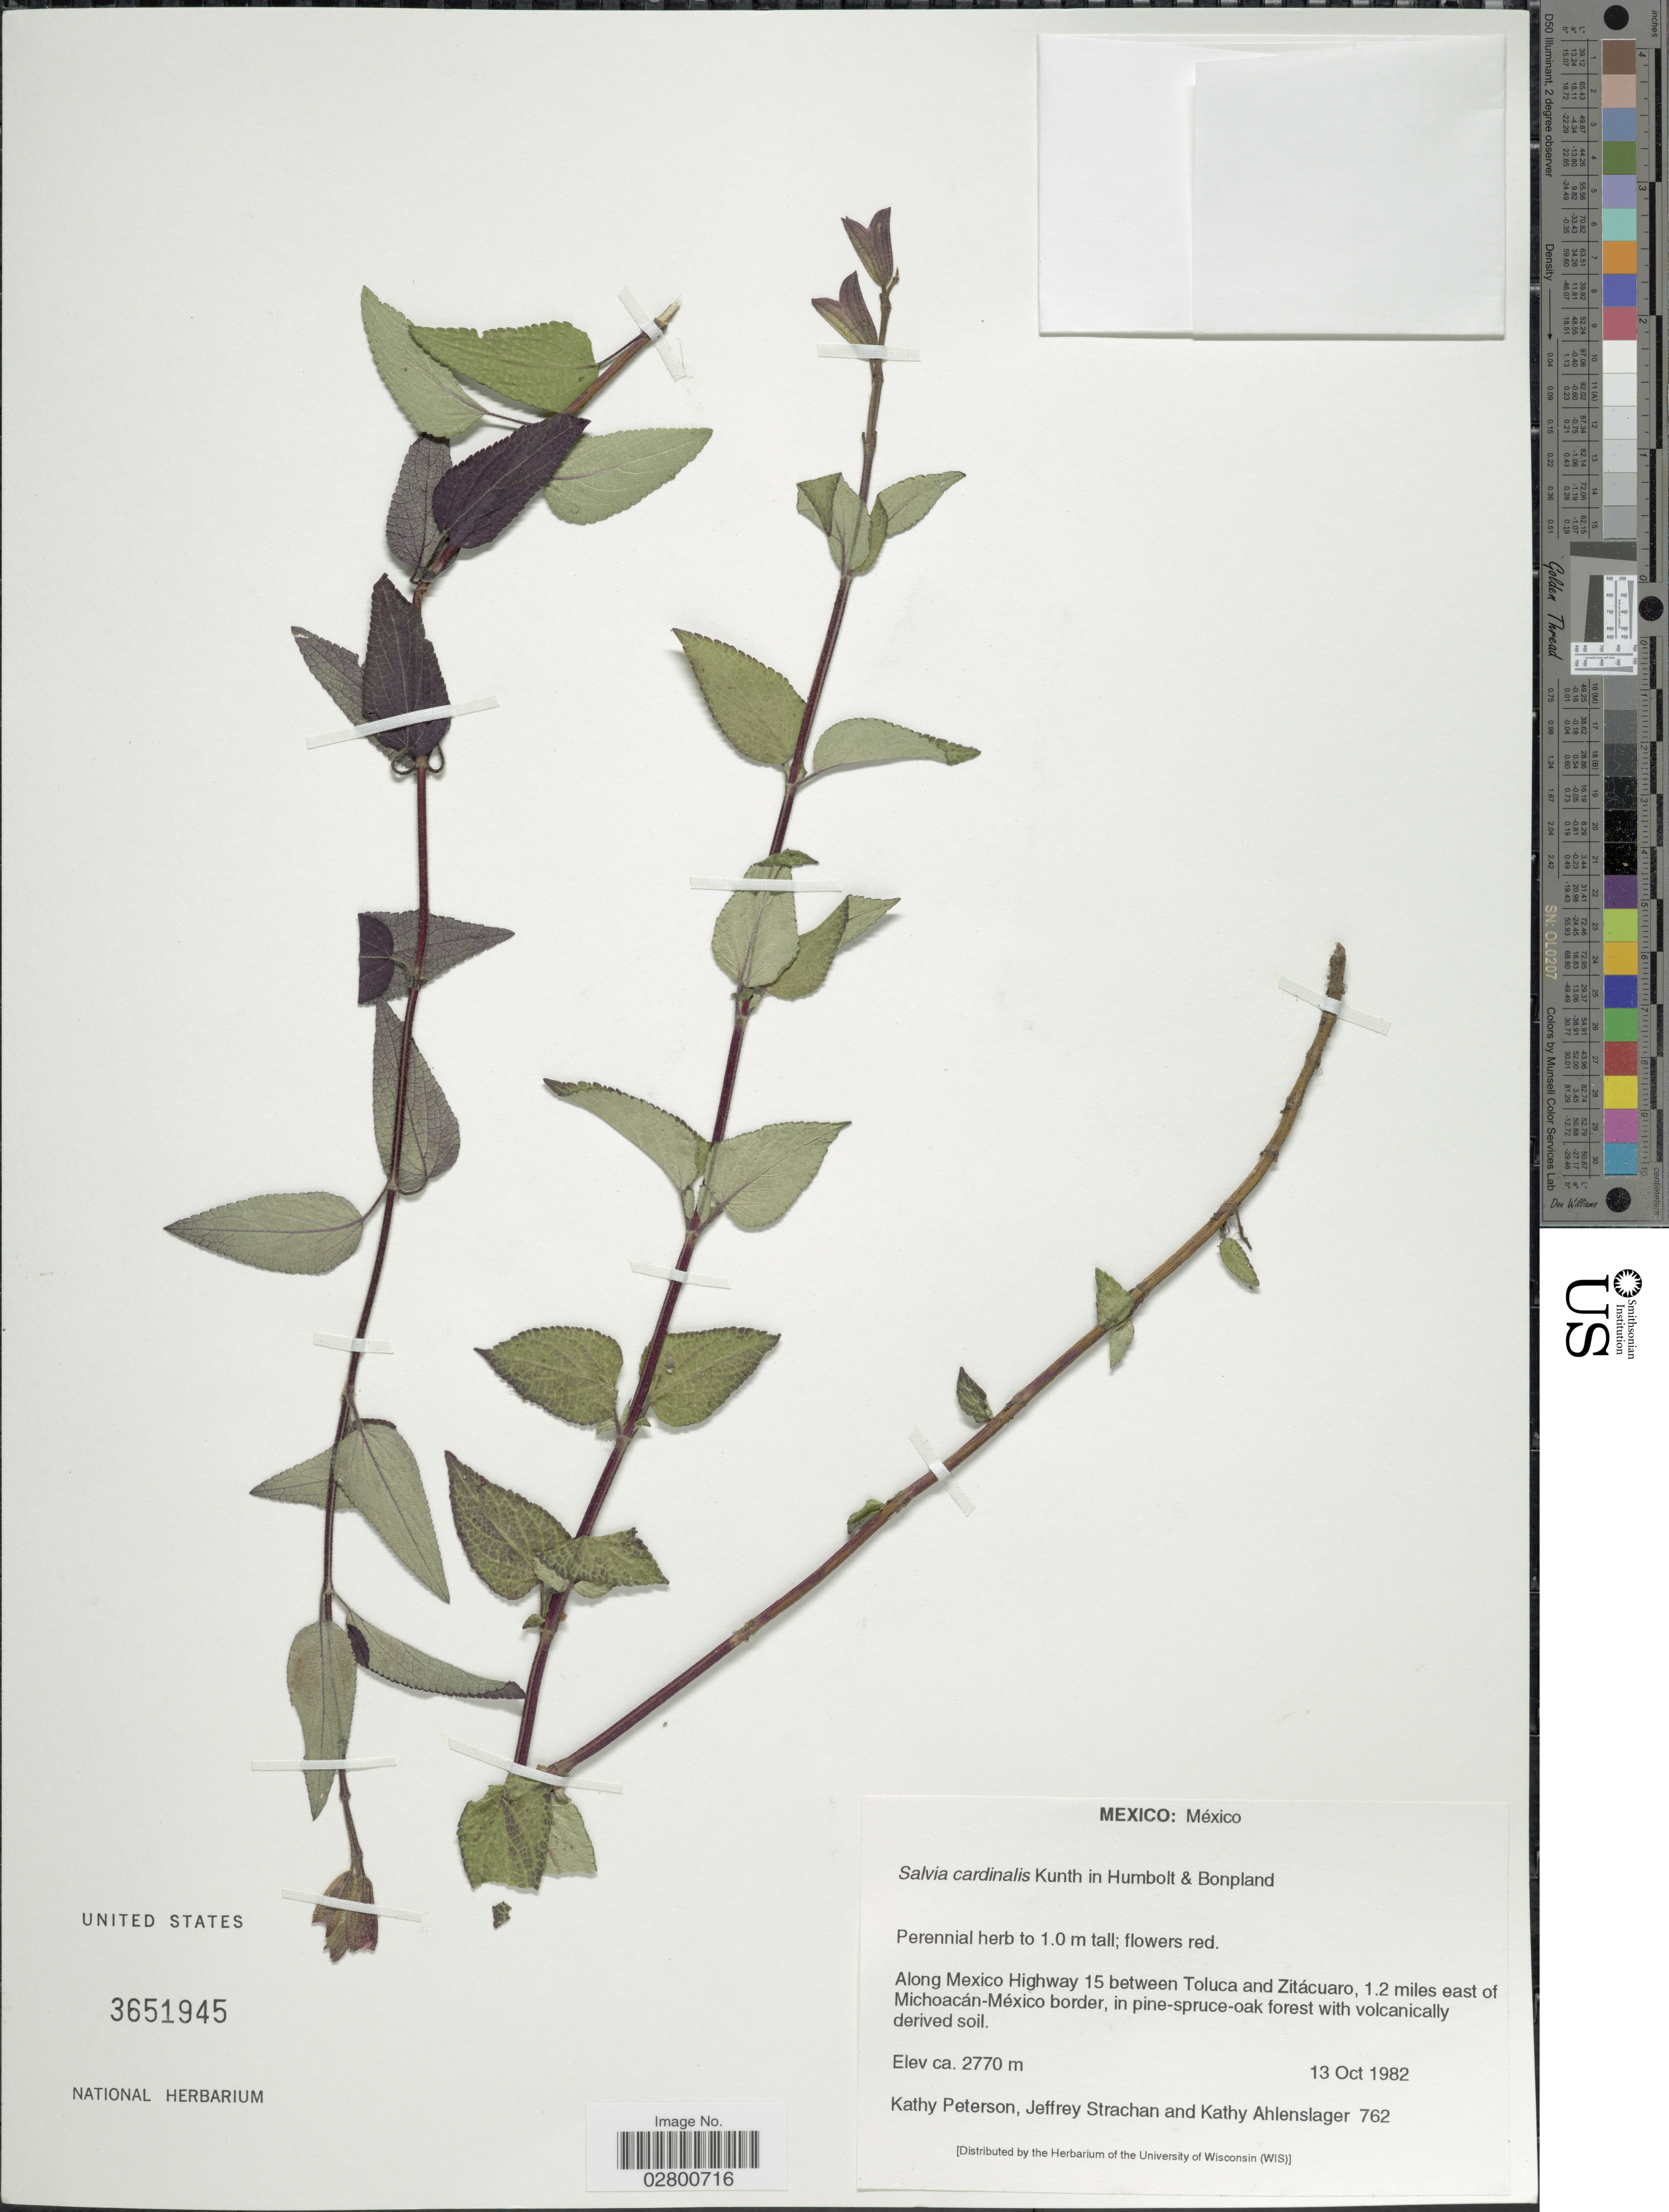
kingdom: Plantae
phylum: Tracheophyta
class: Magnoliopsida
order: Lamiales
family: Lamiaceae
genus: Salvia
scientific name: Salvia cardinalis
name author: Kunth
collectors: K. Peterson, J. Strachan & K. Ahlenslager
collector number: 762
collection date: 1982-10-13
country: Mexico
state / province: México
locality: Along Mexico Highway 15 between Toluca and Zitácuaro, 1.2 miles east of Michoacán-México border.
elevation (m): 2770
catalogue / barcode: US 3651945